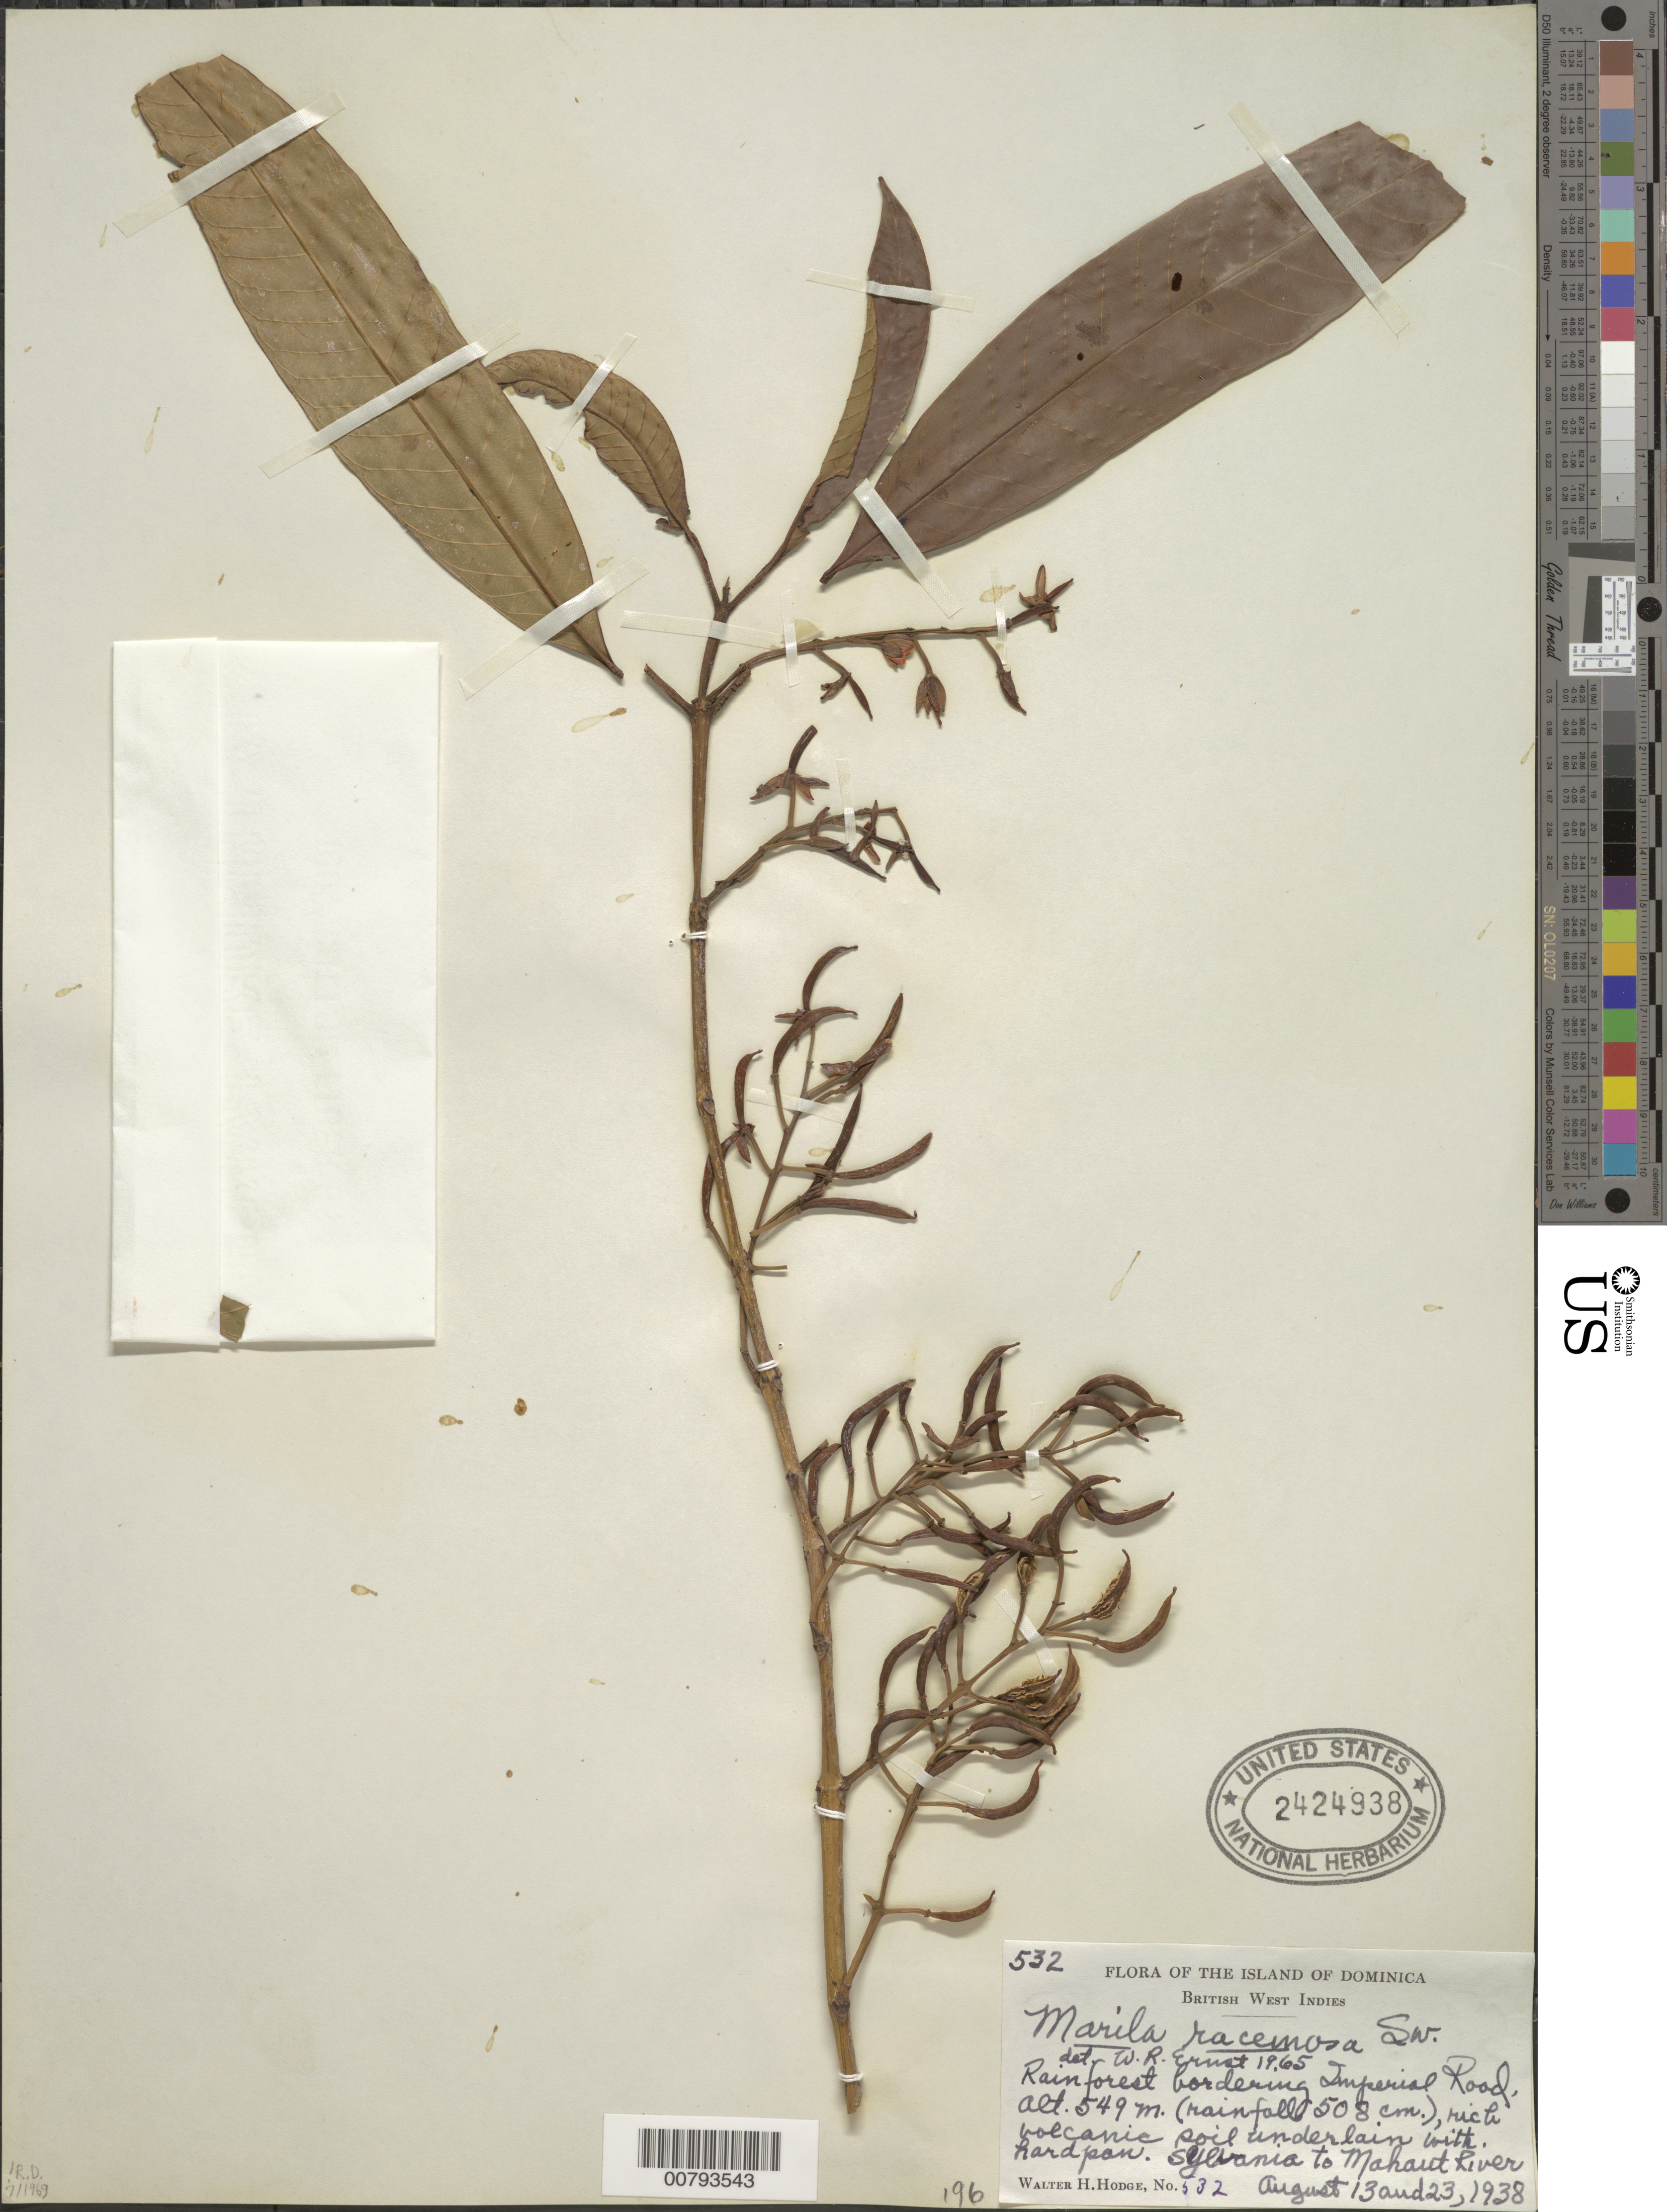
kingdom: Plantae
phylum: Tracheophyta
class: Magnoliopsida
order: Malpighiales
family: Calophyllaceae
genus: Marila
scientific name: Marila racemosa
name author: Sw.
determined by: Ernst, W. R., (US), NMNH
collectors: W. Hodge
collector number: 532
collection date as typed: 13 Aug 1938 and 23 Aug 1938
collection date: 1938-08-13,1938-08-23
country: Dominica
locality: Sylvania to Manhaut River. Bordering Imperial Road.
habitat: Rainforest (rainfall 508 cm); rich volcanic soil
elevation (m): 549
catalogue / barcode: US 2424938